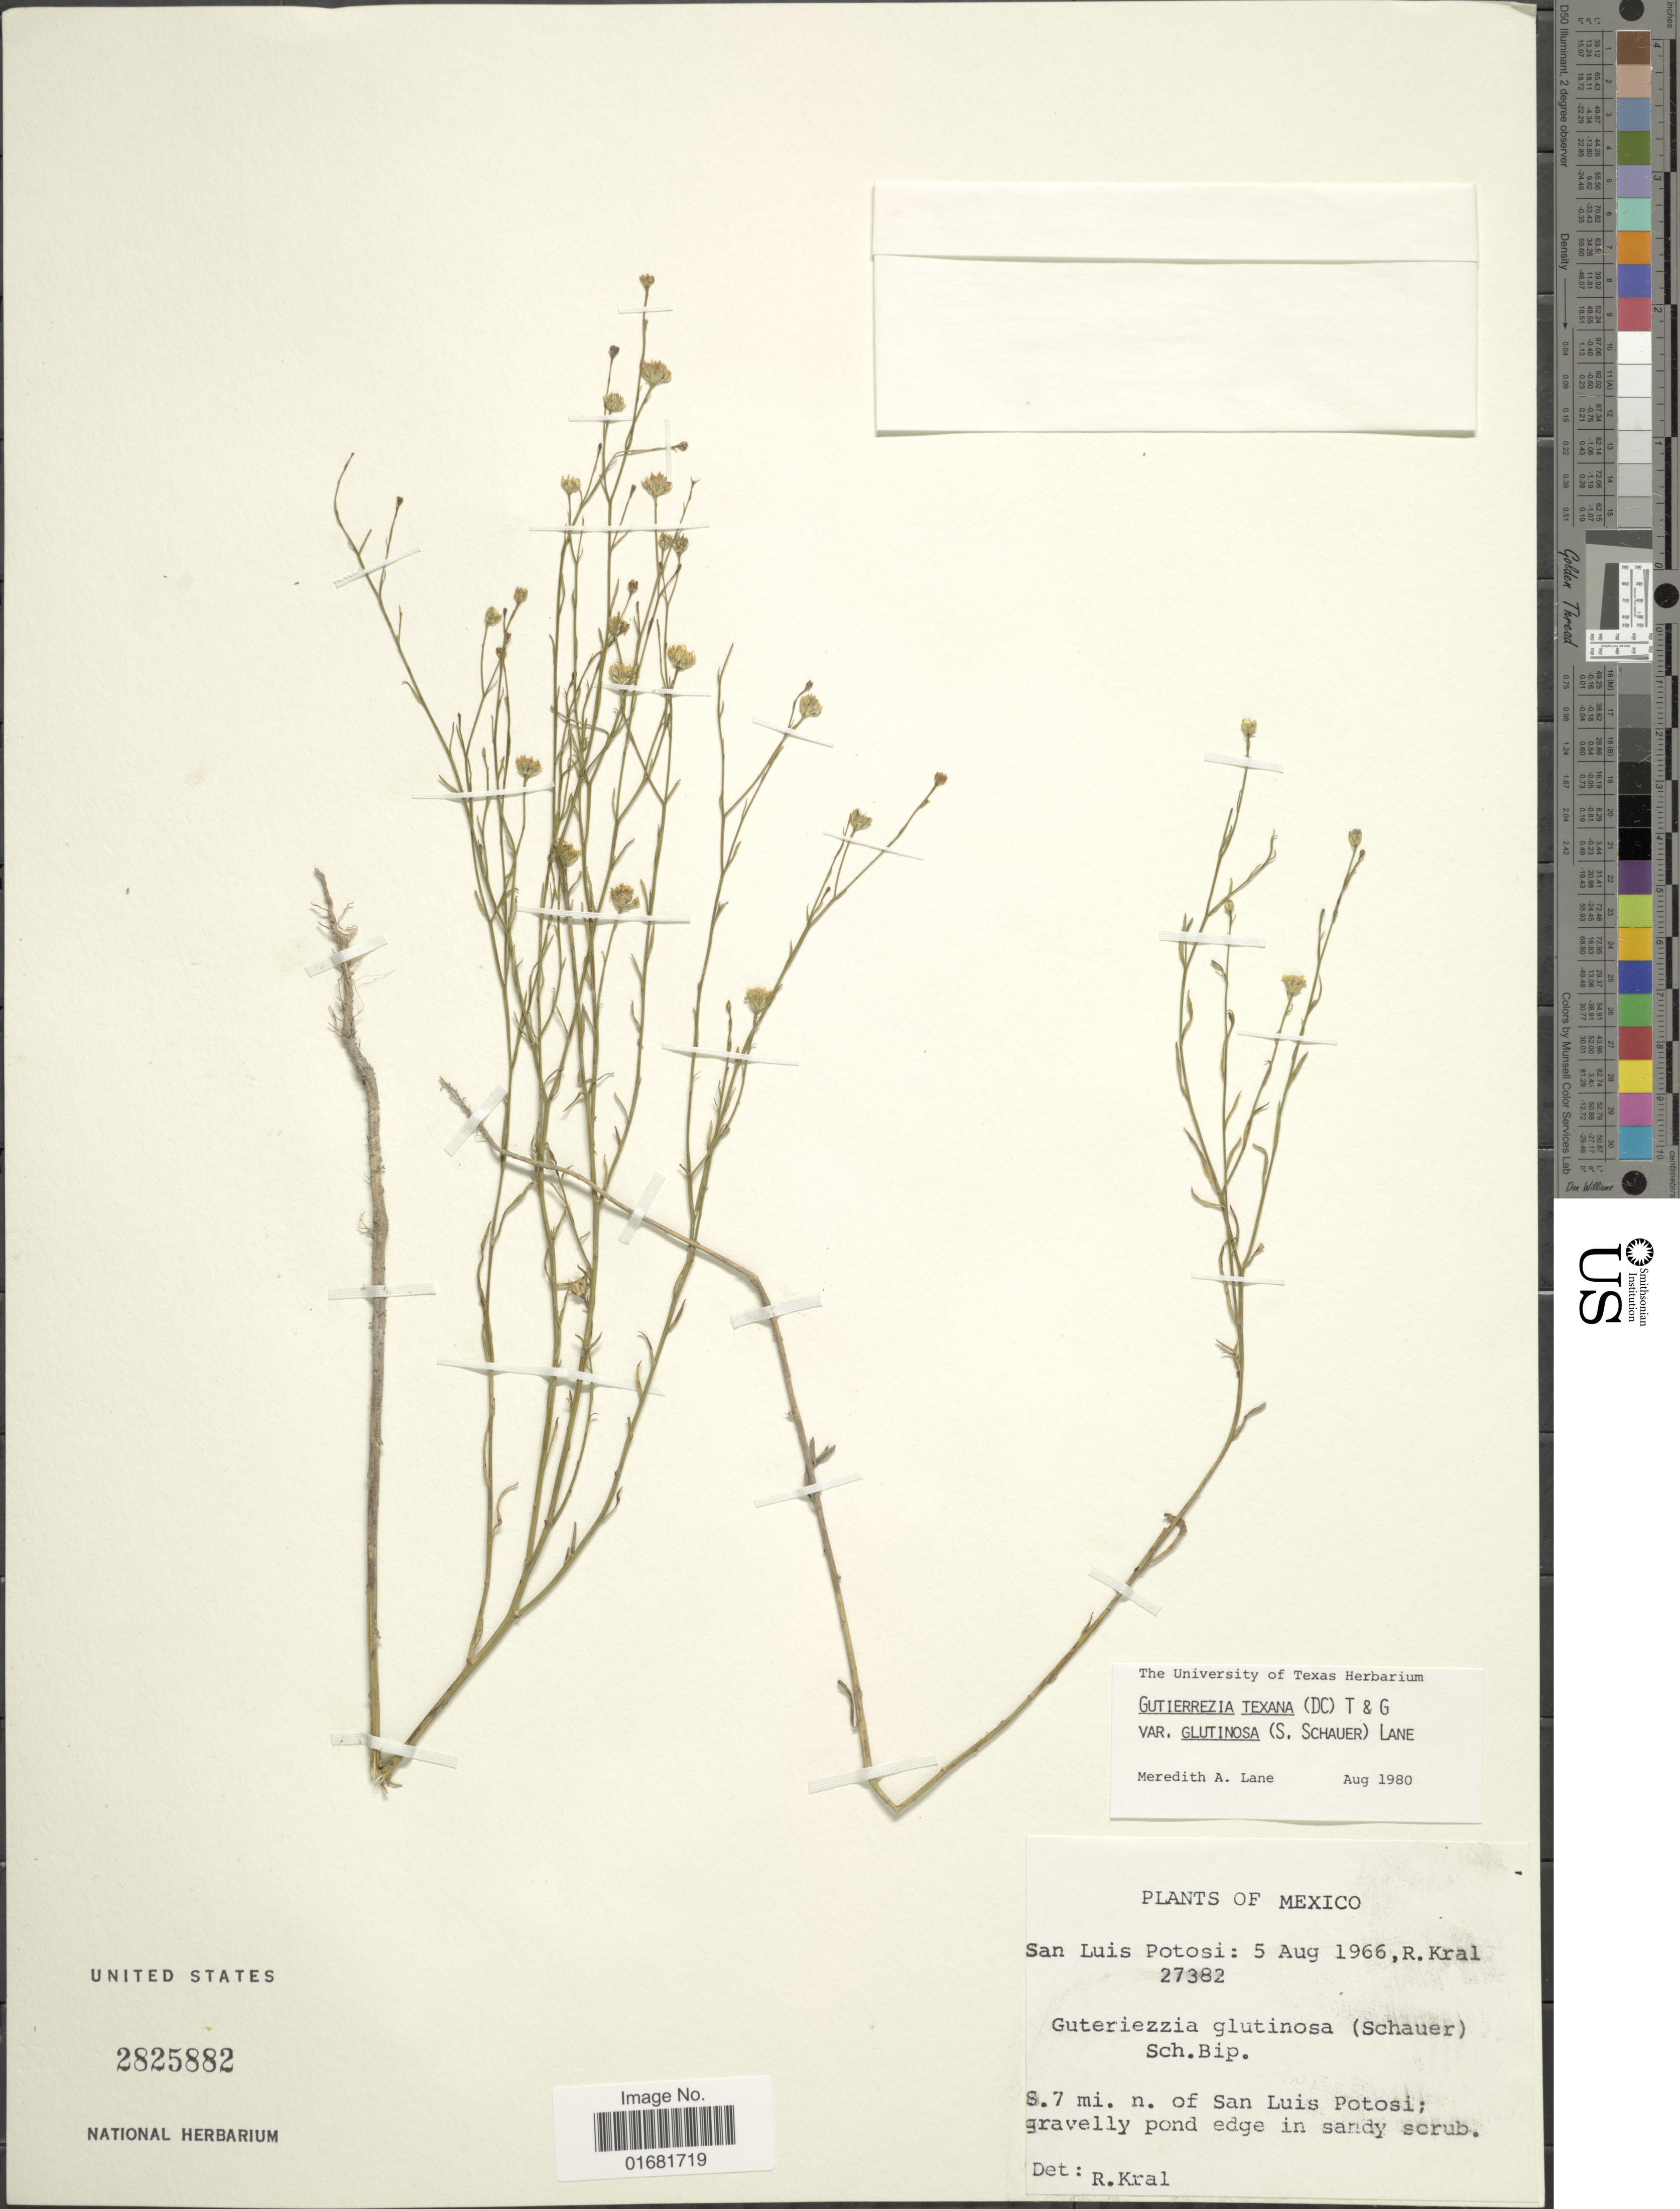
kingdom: Plantae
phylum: Tracheophyta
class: Magnoliopsida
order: Asterales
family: Asteraceae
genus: Gutierrezia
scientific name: Gutierrezia texana var. glutinosa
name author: (S. Schauer) M.A. Lane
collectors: R. Kral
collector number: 27382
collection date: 1966-08-05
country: Mexico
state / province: San Luis Potosí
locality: S. 7 mi. n. of San Luis Potosi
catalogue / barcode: US 2825882